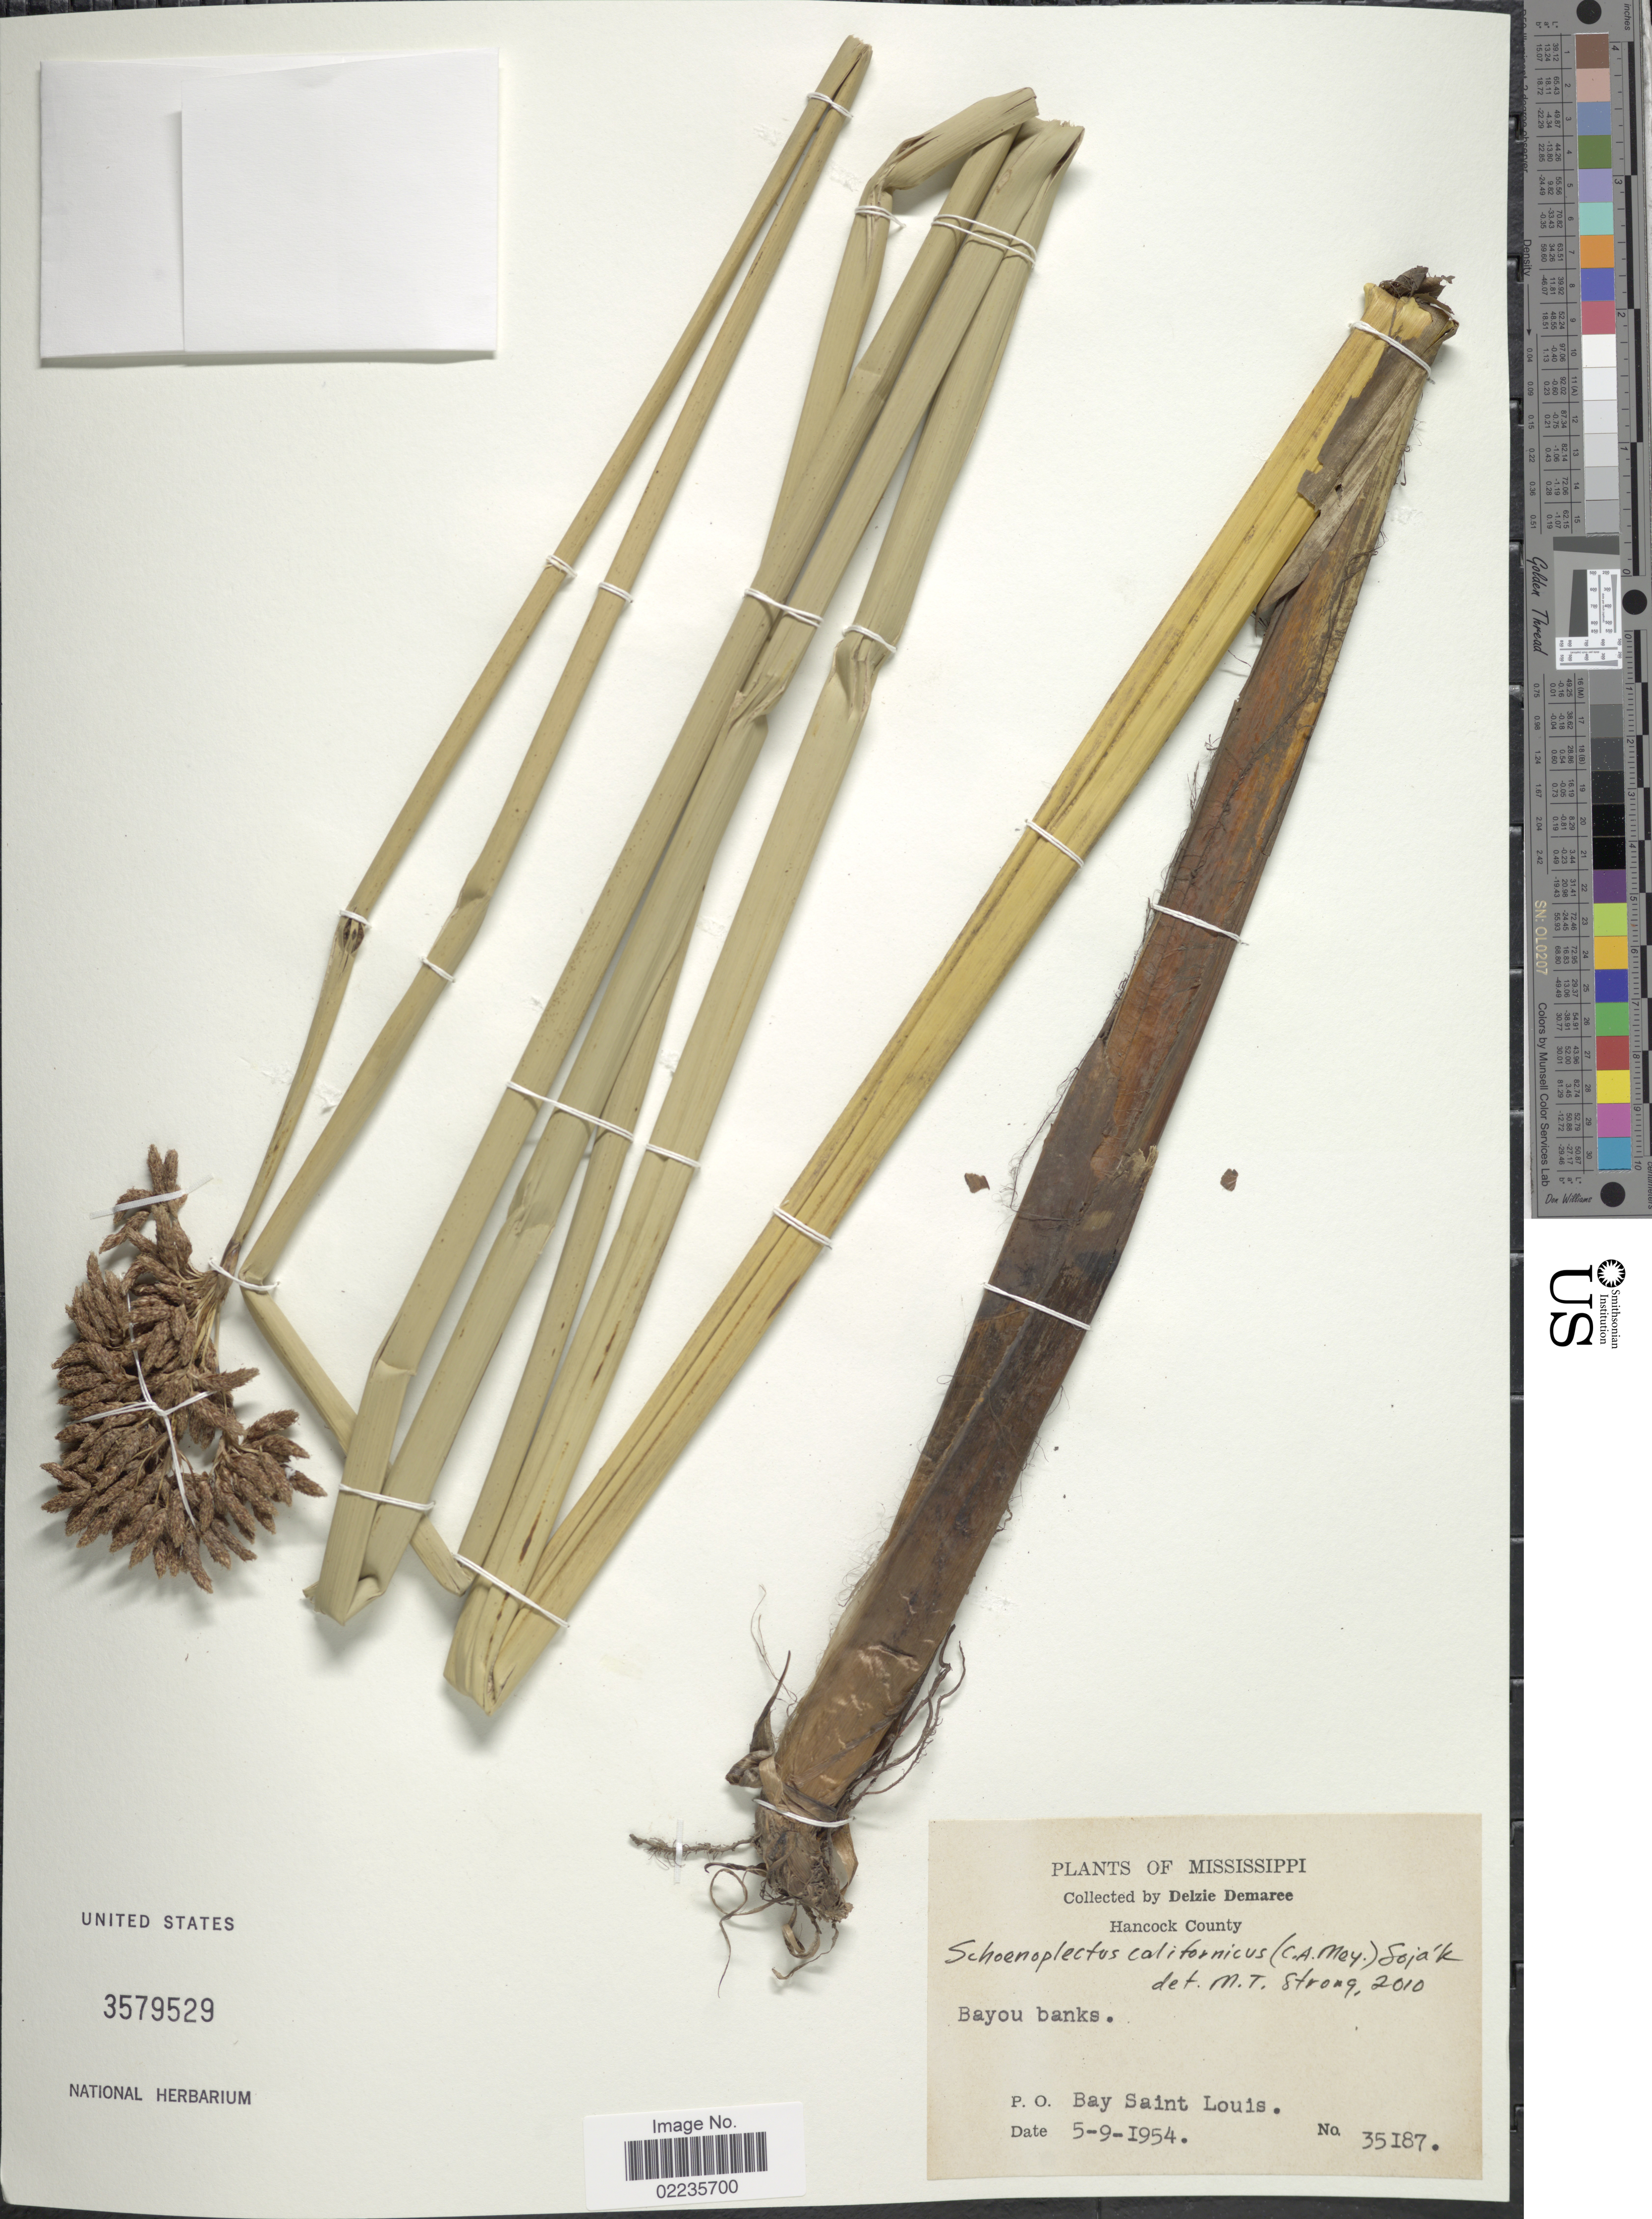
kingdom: Plantae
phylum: Tracheophyta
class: Liliopsida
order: Poales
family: Cyperaceae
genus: Schoenoplectus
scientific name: Schoenoplectus californicus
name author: (C.A. Mey.) Soják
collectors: D. Demaree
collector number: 35187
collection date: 1954-05-09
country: United States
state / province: Mississippi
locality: Hancock County, P.O. Bay Saint Louis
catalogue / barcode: US 3579529